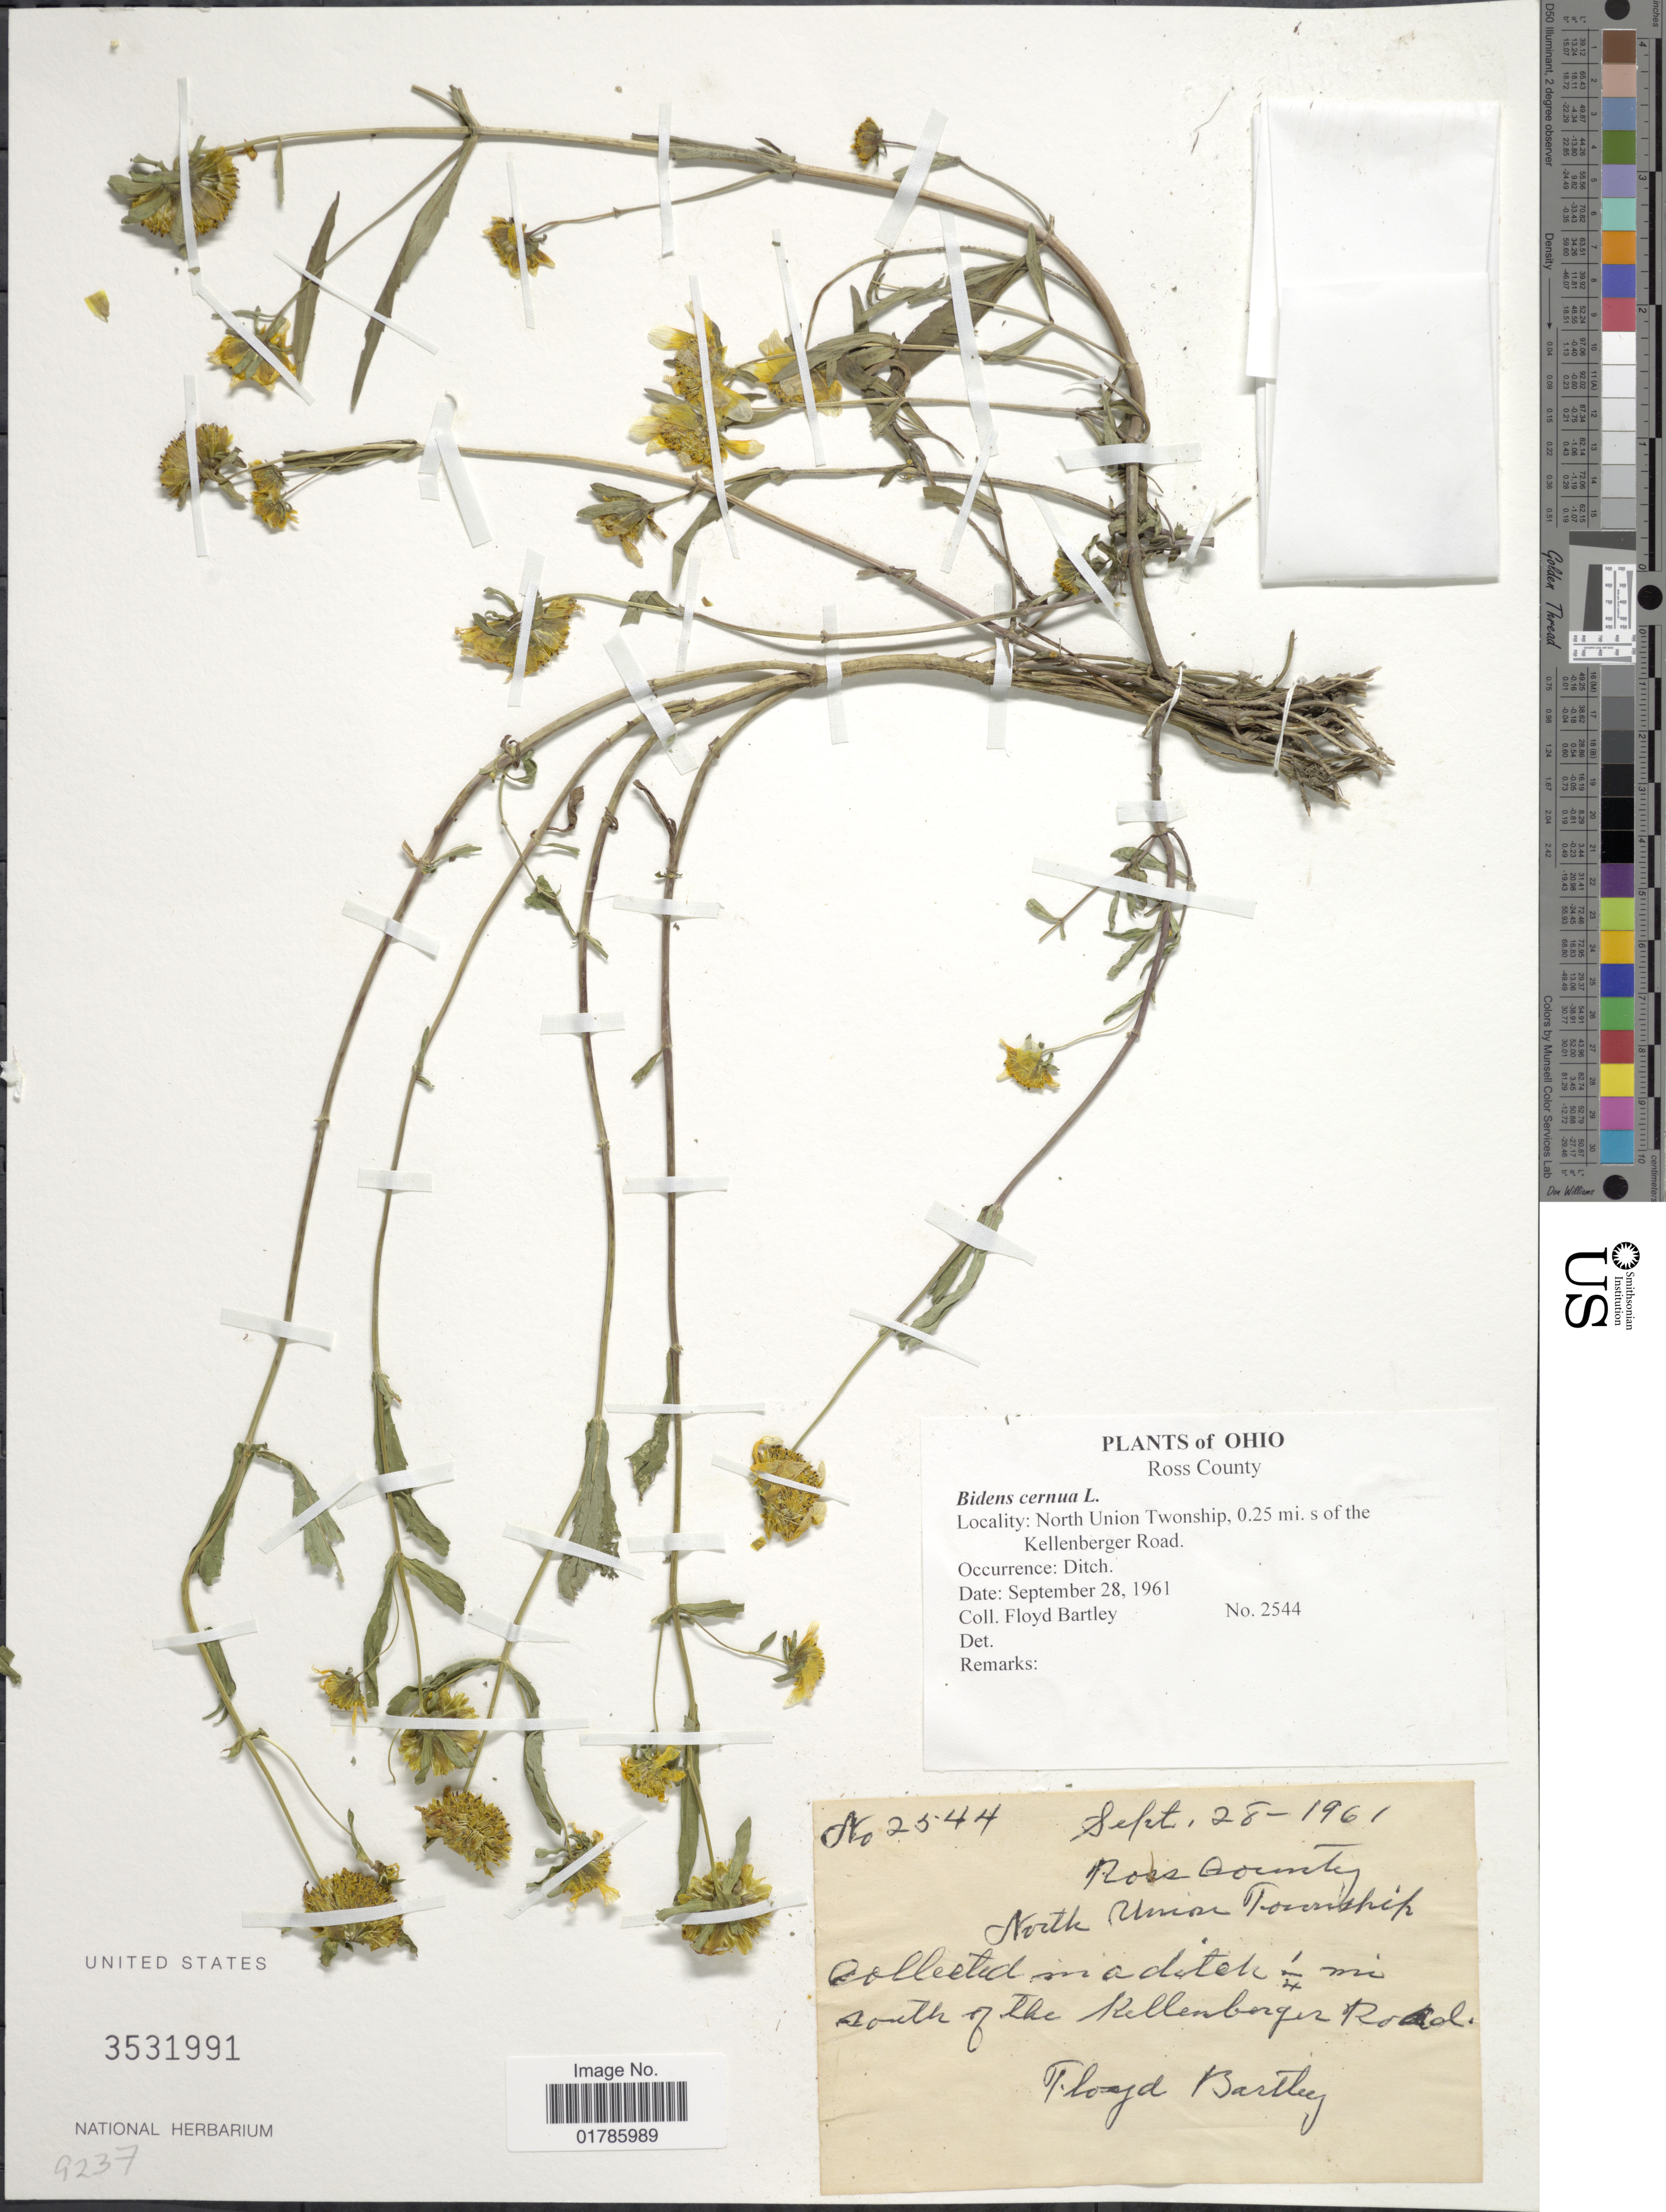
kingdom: Plantae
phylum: Tracheophyta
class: Magnoliopsida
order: Asterales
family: Asteraceae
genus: Bidens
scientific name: Bidens cernua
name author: L.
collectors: F. Bartley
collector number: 2544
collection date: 1961-09-28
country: United States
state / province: Ohio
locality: Ross County, North Union Township, ¼ mi south of the Kellenberger Road.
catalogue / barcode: US 3531991